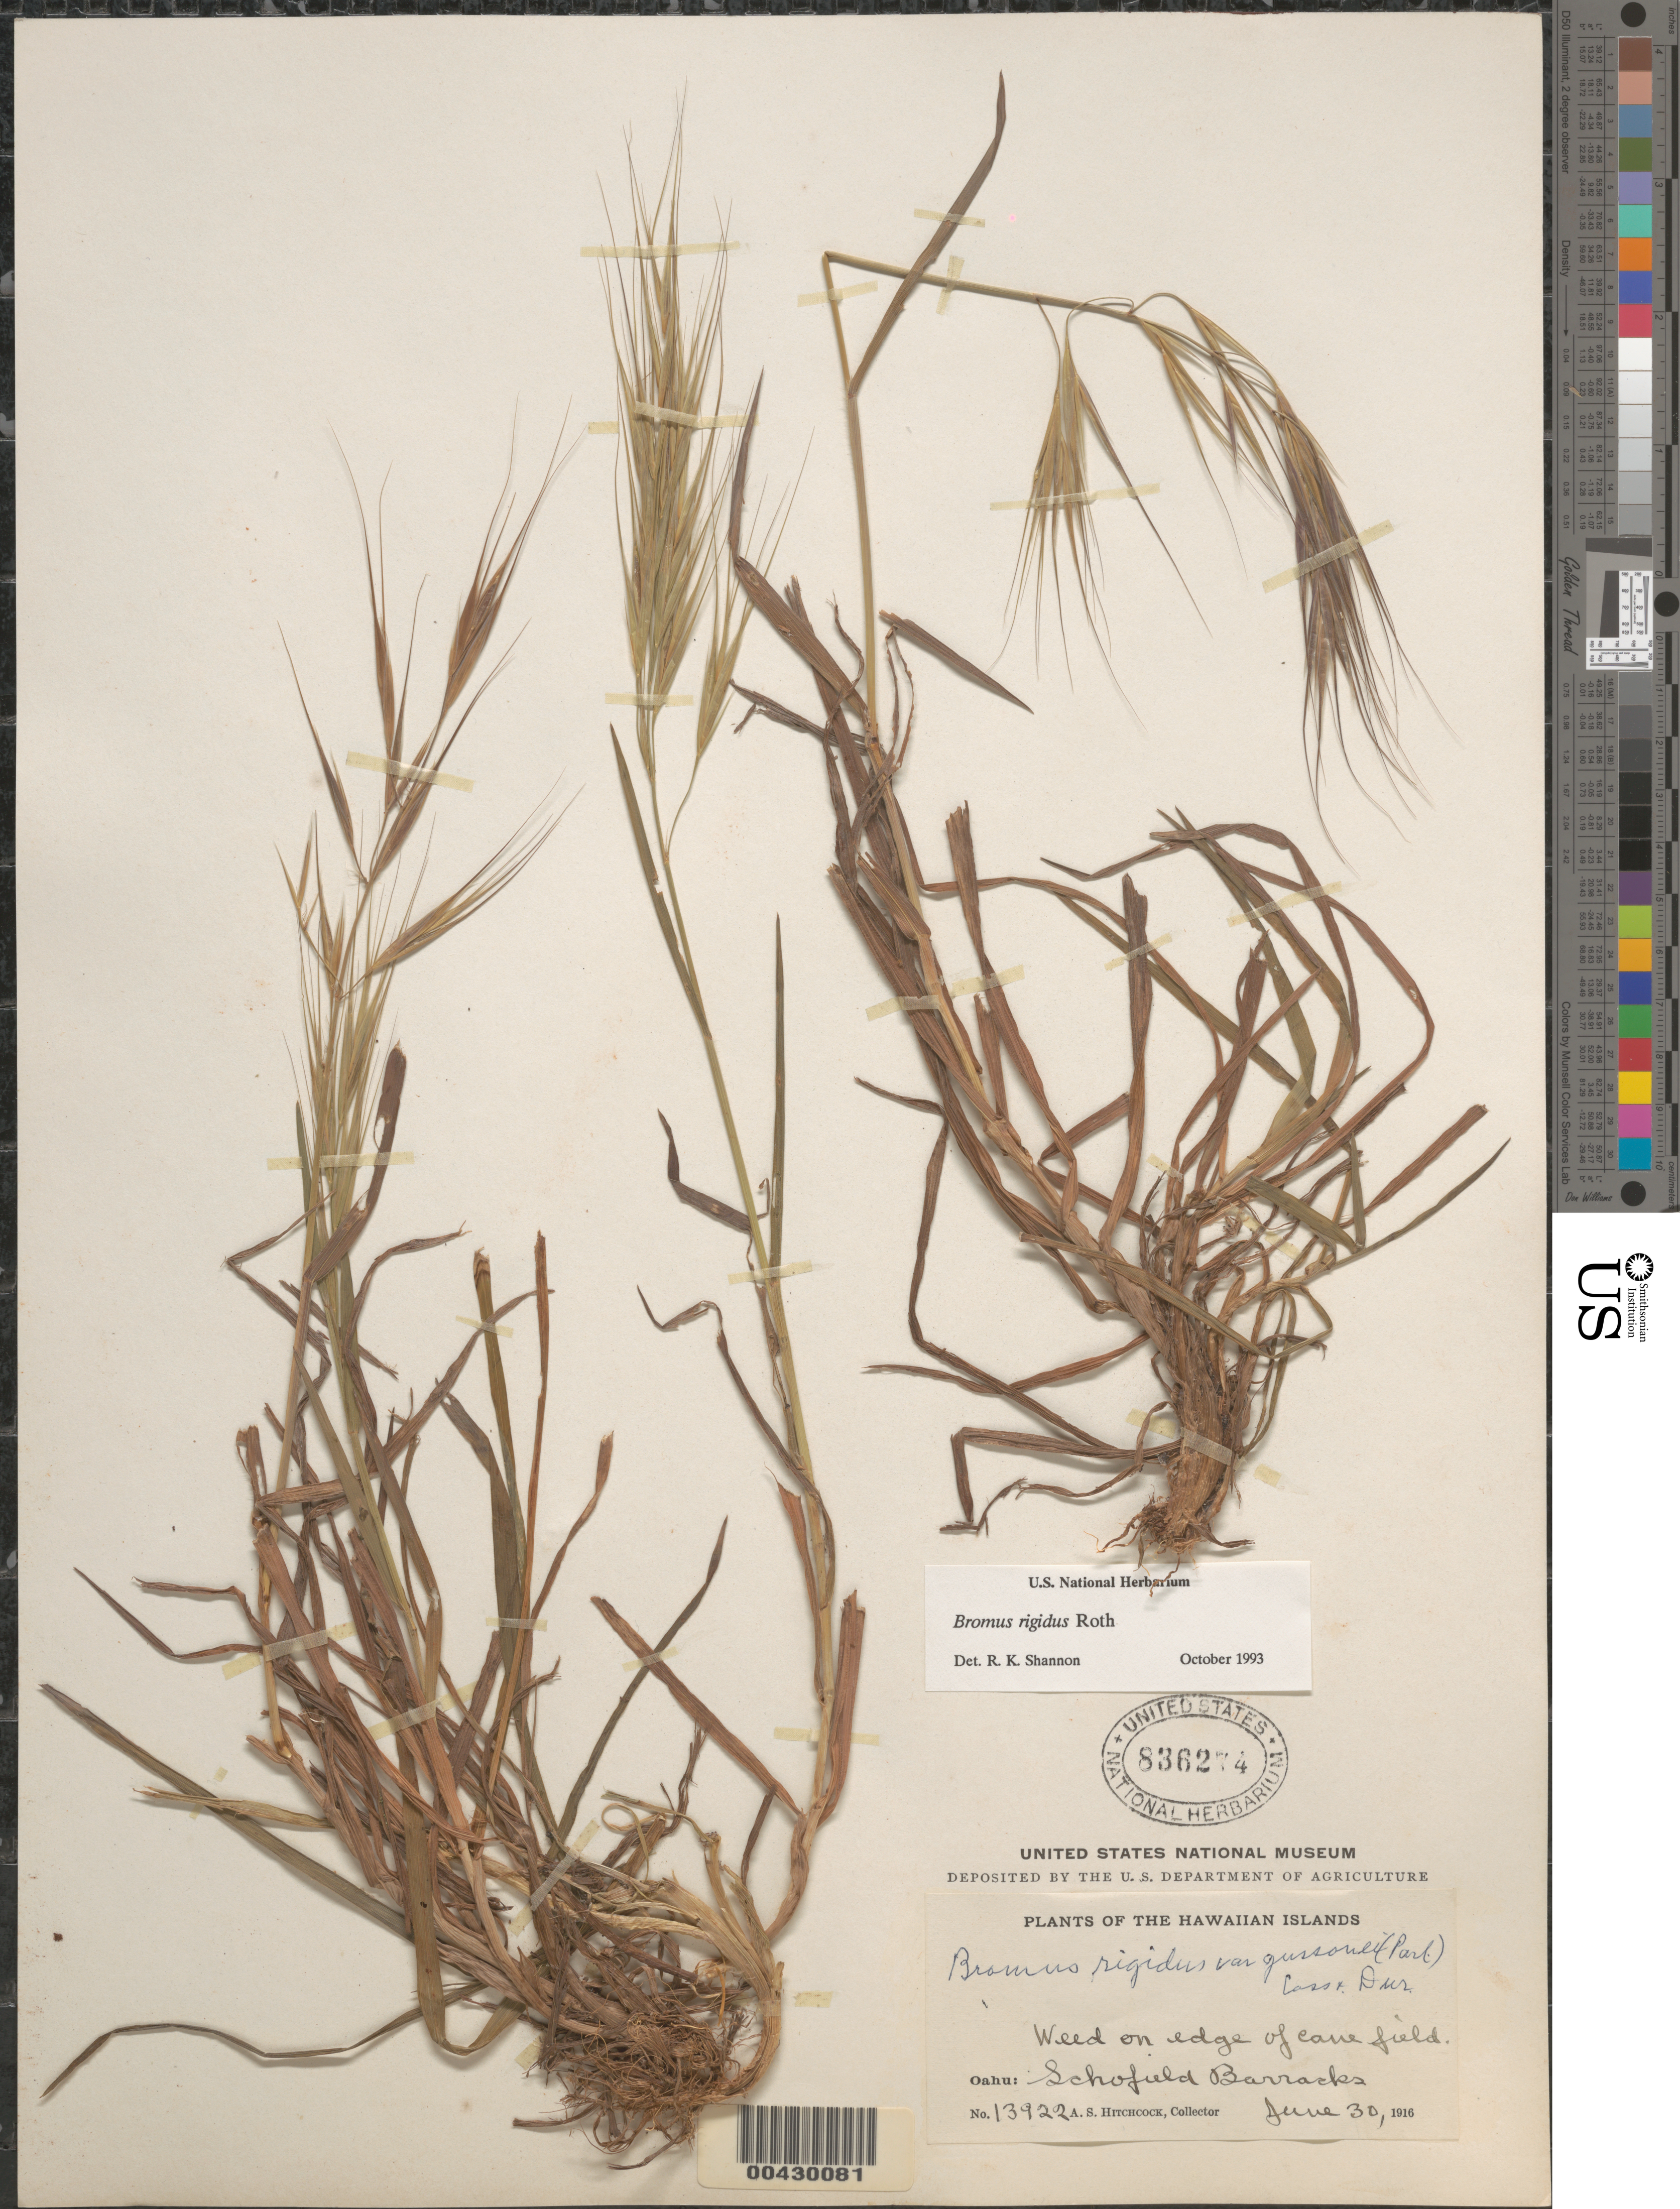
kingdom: Plantae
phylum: Tracheophyta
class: Liliopsida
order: Poales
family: Poaceae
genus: Bromus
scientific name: Bromus diandrus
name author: Roth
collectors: A. S. Hitchcock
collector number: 13922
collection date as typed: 30 Jun 1916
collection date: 1916-06-30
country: United States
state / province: Hawaii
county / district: Honolulu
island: Oahu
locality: Schofield Barracks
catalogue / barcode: US 836274